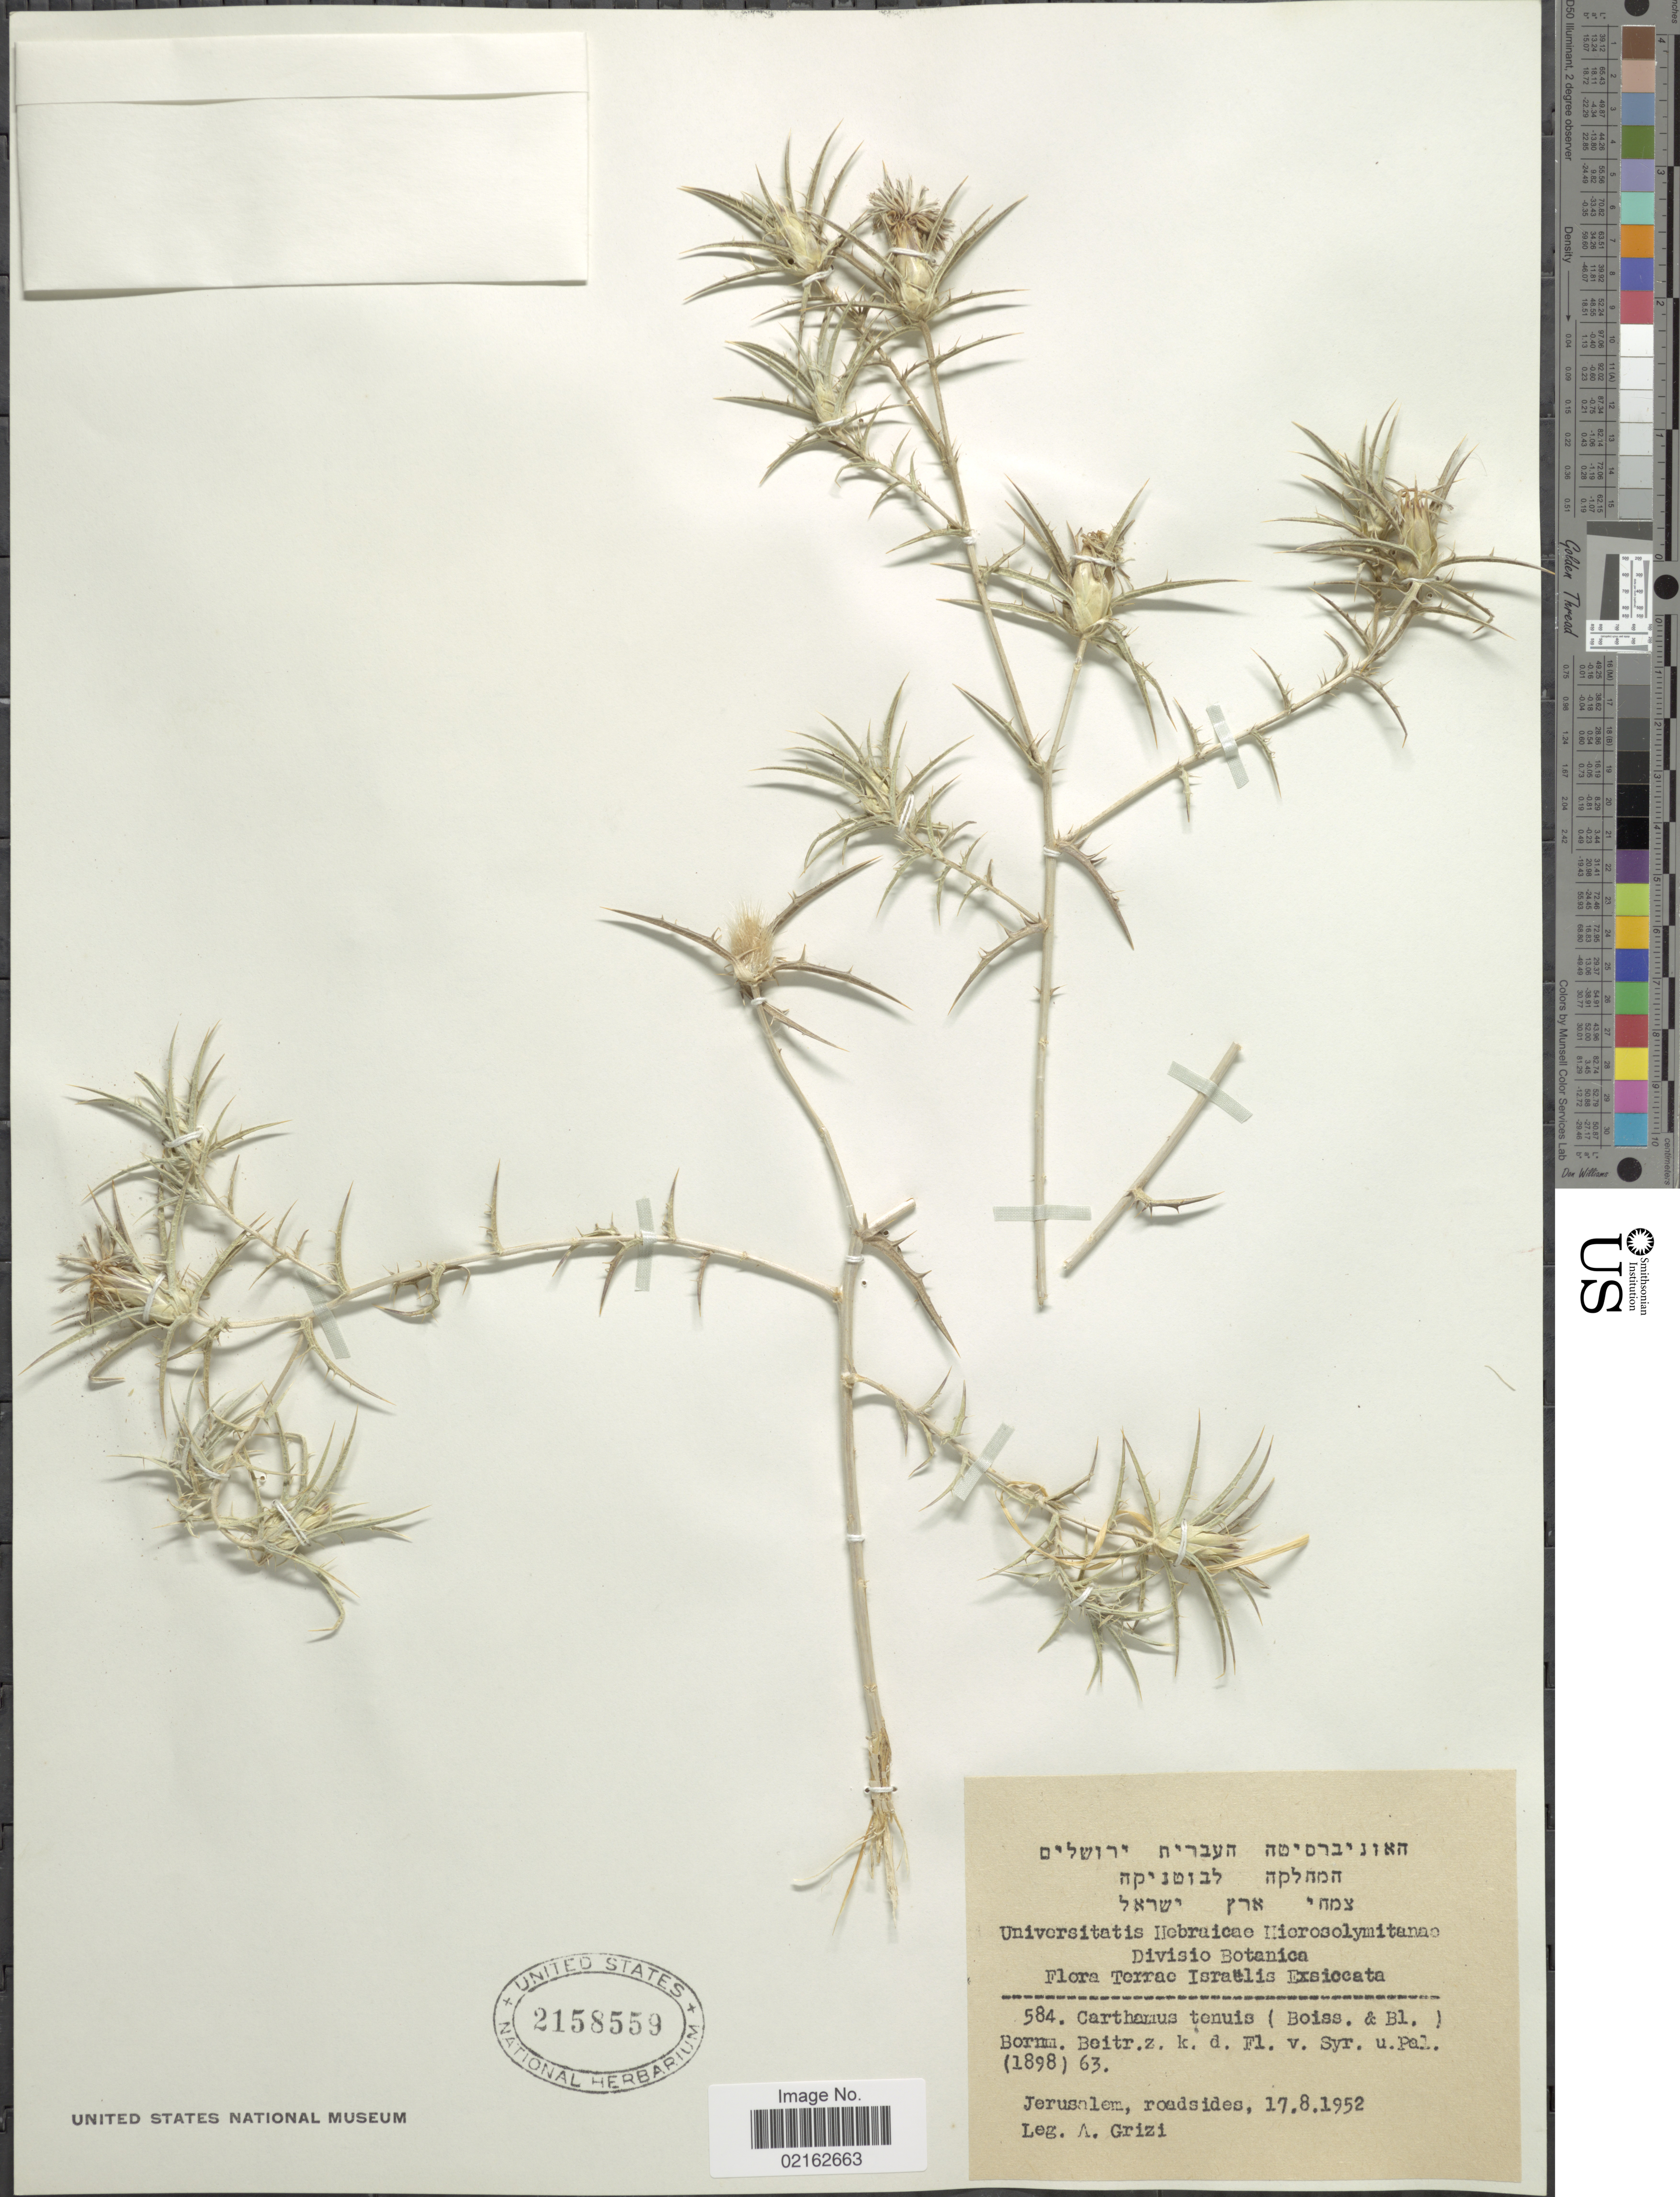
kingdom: Plantae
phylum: Tracheophyta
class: Magnoliopsida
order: Asterales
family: Asteraceae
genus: Carthamus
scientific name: Carthamus tenuis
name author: (Boiss. & Blanche) Bornm.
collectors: A. Grizi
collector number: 584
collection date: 1952-08-17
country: Israel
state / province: Jerusalem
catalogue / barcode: US 2158559